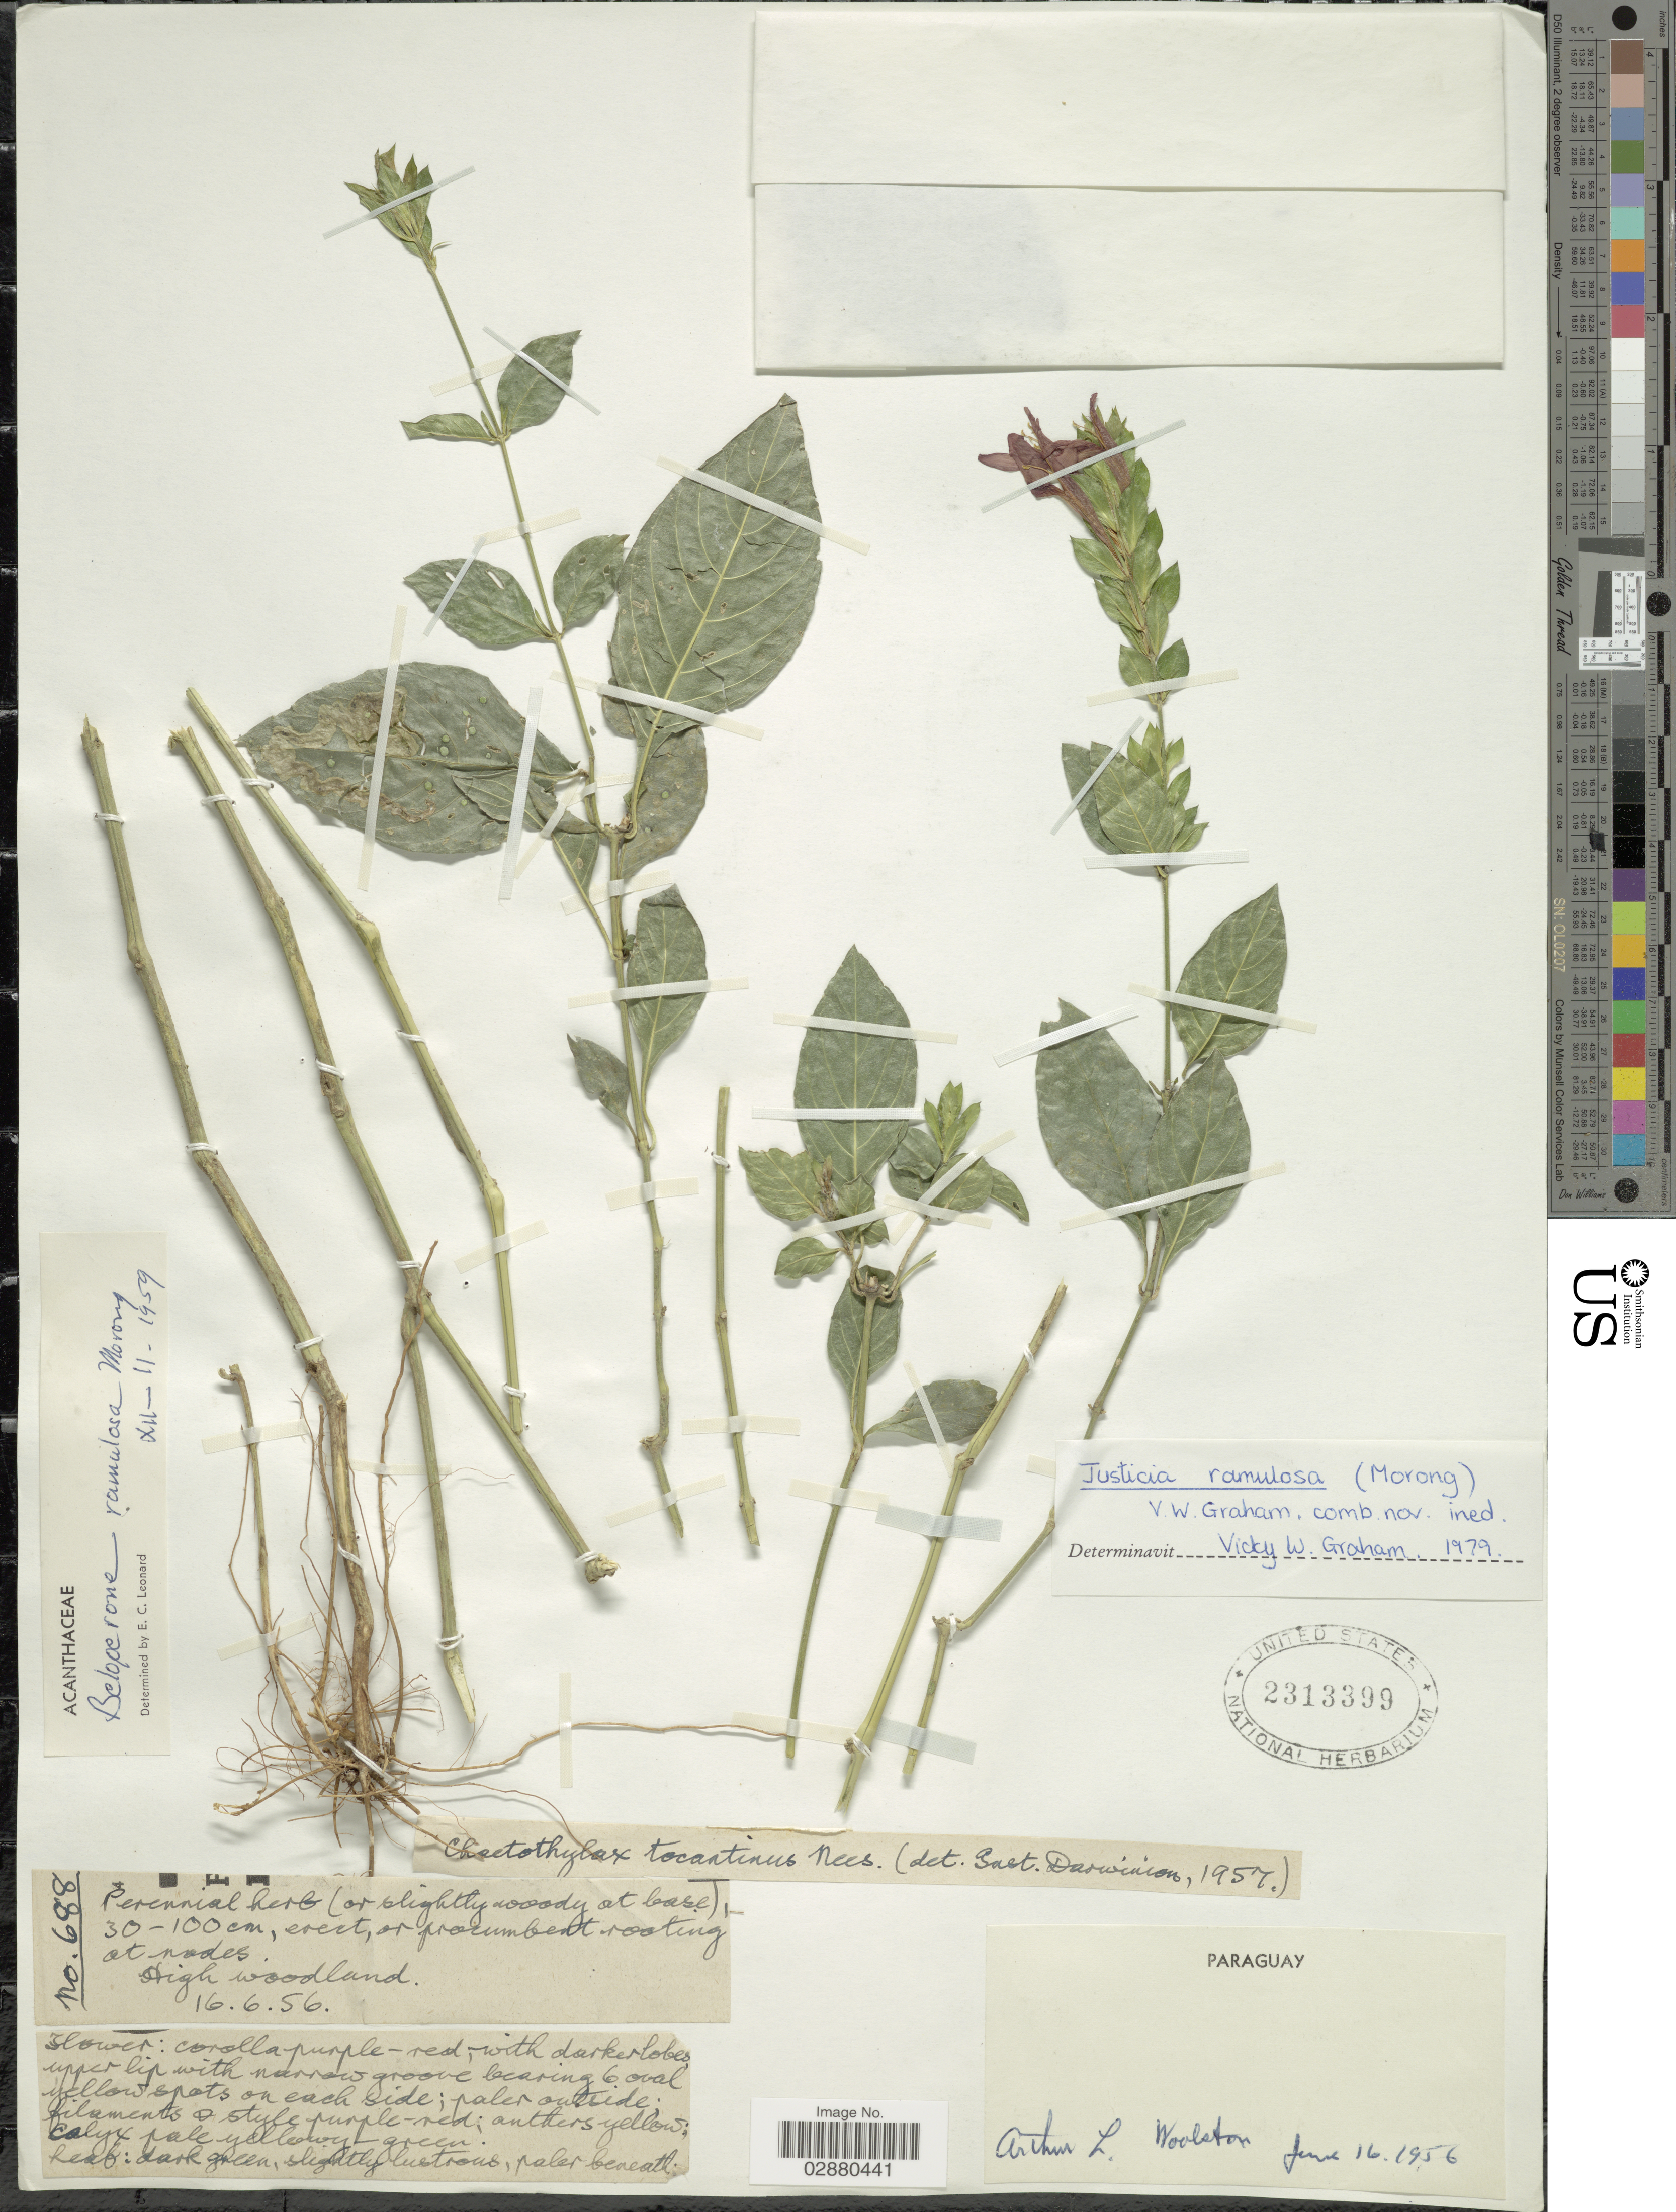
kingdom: Plantae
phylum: Tracheophyta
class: Magnoliopsida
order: Lamiales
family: Acanthaceae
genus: Justicia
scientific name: Justicia ramulosa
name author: (Morong) C. Ezcurra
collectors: A. Woolston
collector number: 688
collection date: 1956-06-16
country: Paraguay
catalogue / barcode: US 2313399